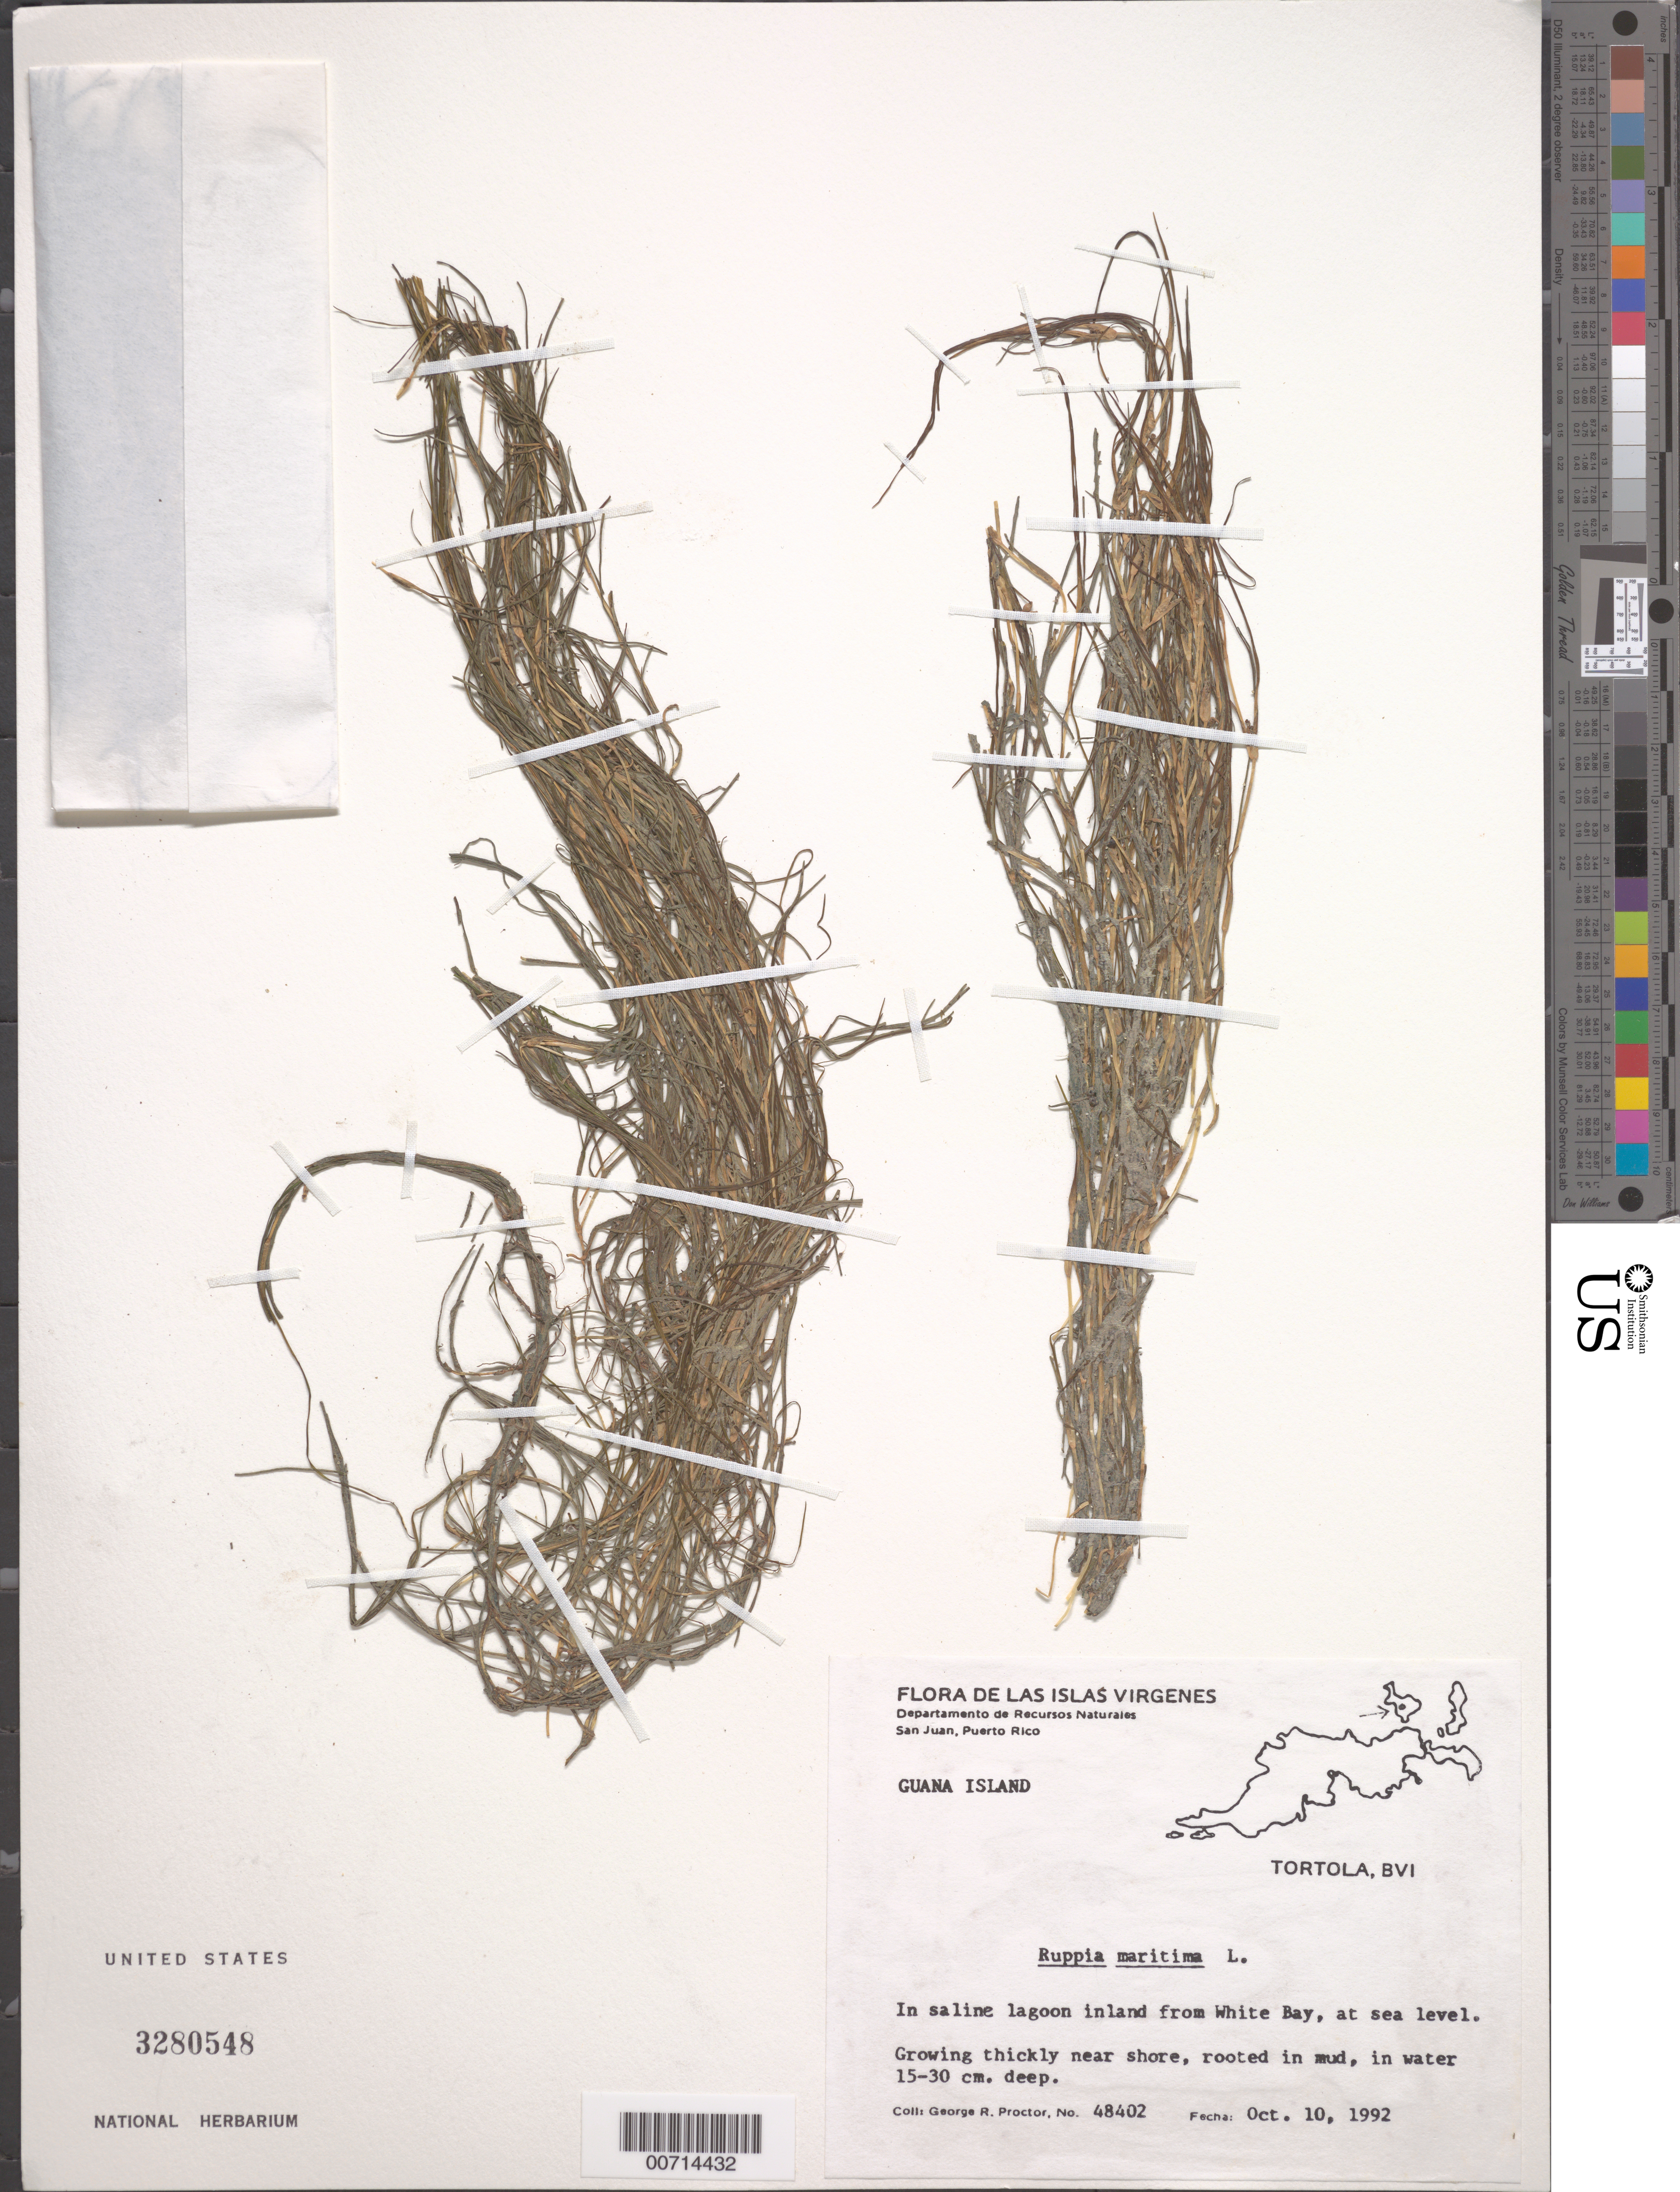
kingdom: Plantae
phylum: Tracheophyta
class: Liliopsida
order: Alismatales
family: Ruppiaceae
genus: Ruppia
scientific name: Ruppia maritima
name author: L.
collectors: G. R. Proctor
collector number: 48402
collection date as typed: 10 Oct 1992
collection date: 1992-10-10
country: British Virgin Islands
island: Guana Island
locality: Guana Is., White Bay, in saline lagoon inland from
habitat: Shore, rooted in mud, in water 15-30 cm deep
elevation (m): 0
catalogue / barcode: US 3280548